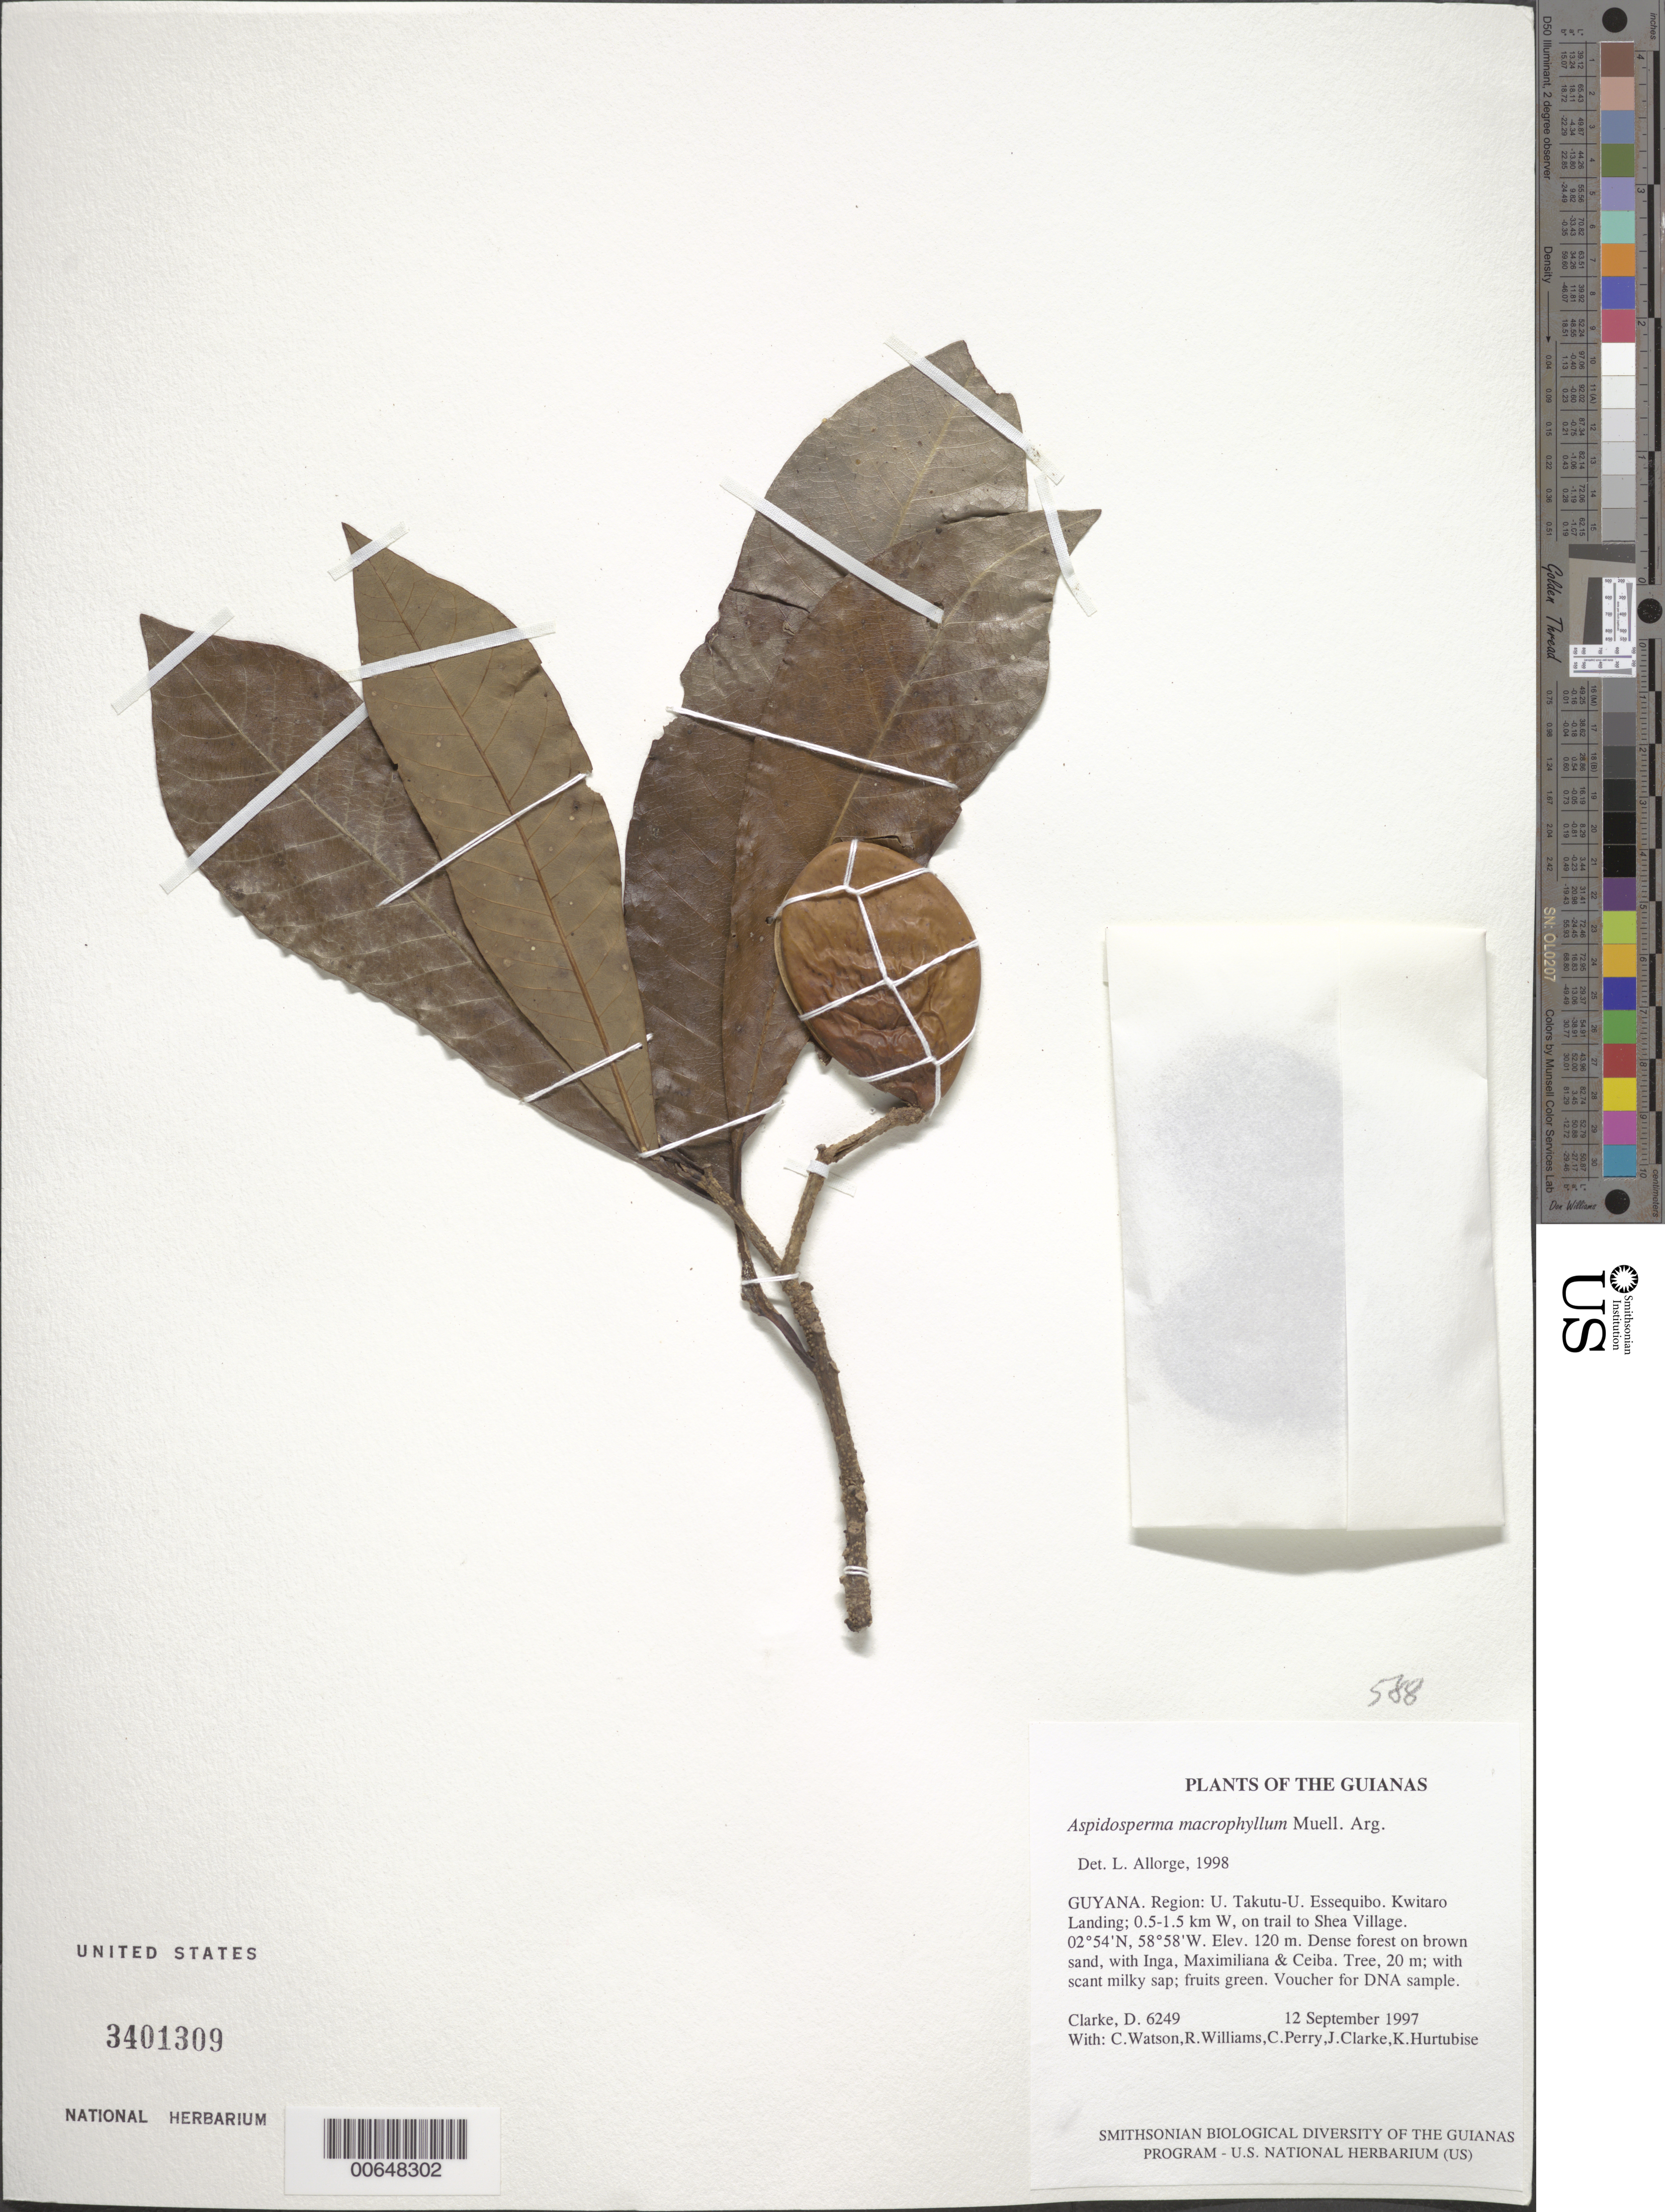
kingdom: Plantae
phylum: Tracheophyta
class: Magnoliopsida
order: Gentianales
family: Apocynaceae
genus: Aspidosperma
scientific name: Aspidosperma macrophyllum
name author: Müll. Arg.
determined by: Allorge, L.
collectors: H. D. Clarke, C. Watson, R. Williams, C. Perry, J. Clarke & K. Hurtubise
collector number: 6249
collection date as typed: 12 September 1997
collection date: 1997-09-12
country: Guyana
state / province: U. Takutu-U. Essequibo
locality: Kwitaro Landing; 0.5-1.5 km W, on trail to Shea Village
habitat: Dense forest on brown sand, with Inga, Maximiliana & Ceiba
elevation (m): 120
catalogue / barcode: US 3401309